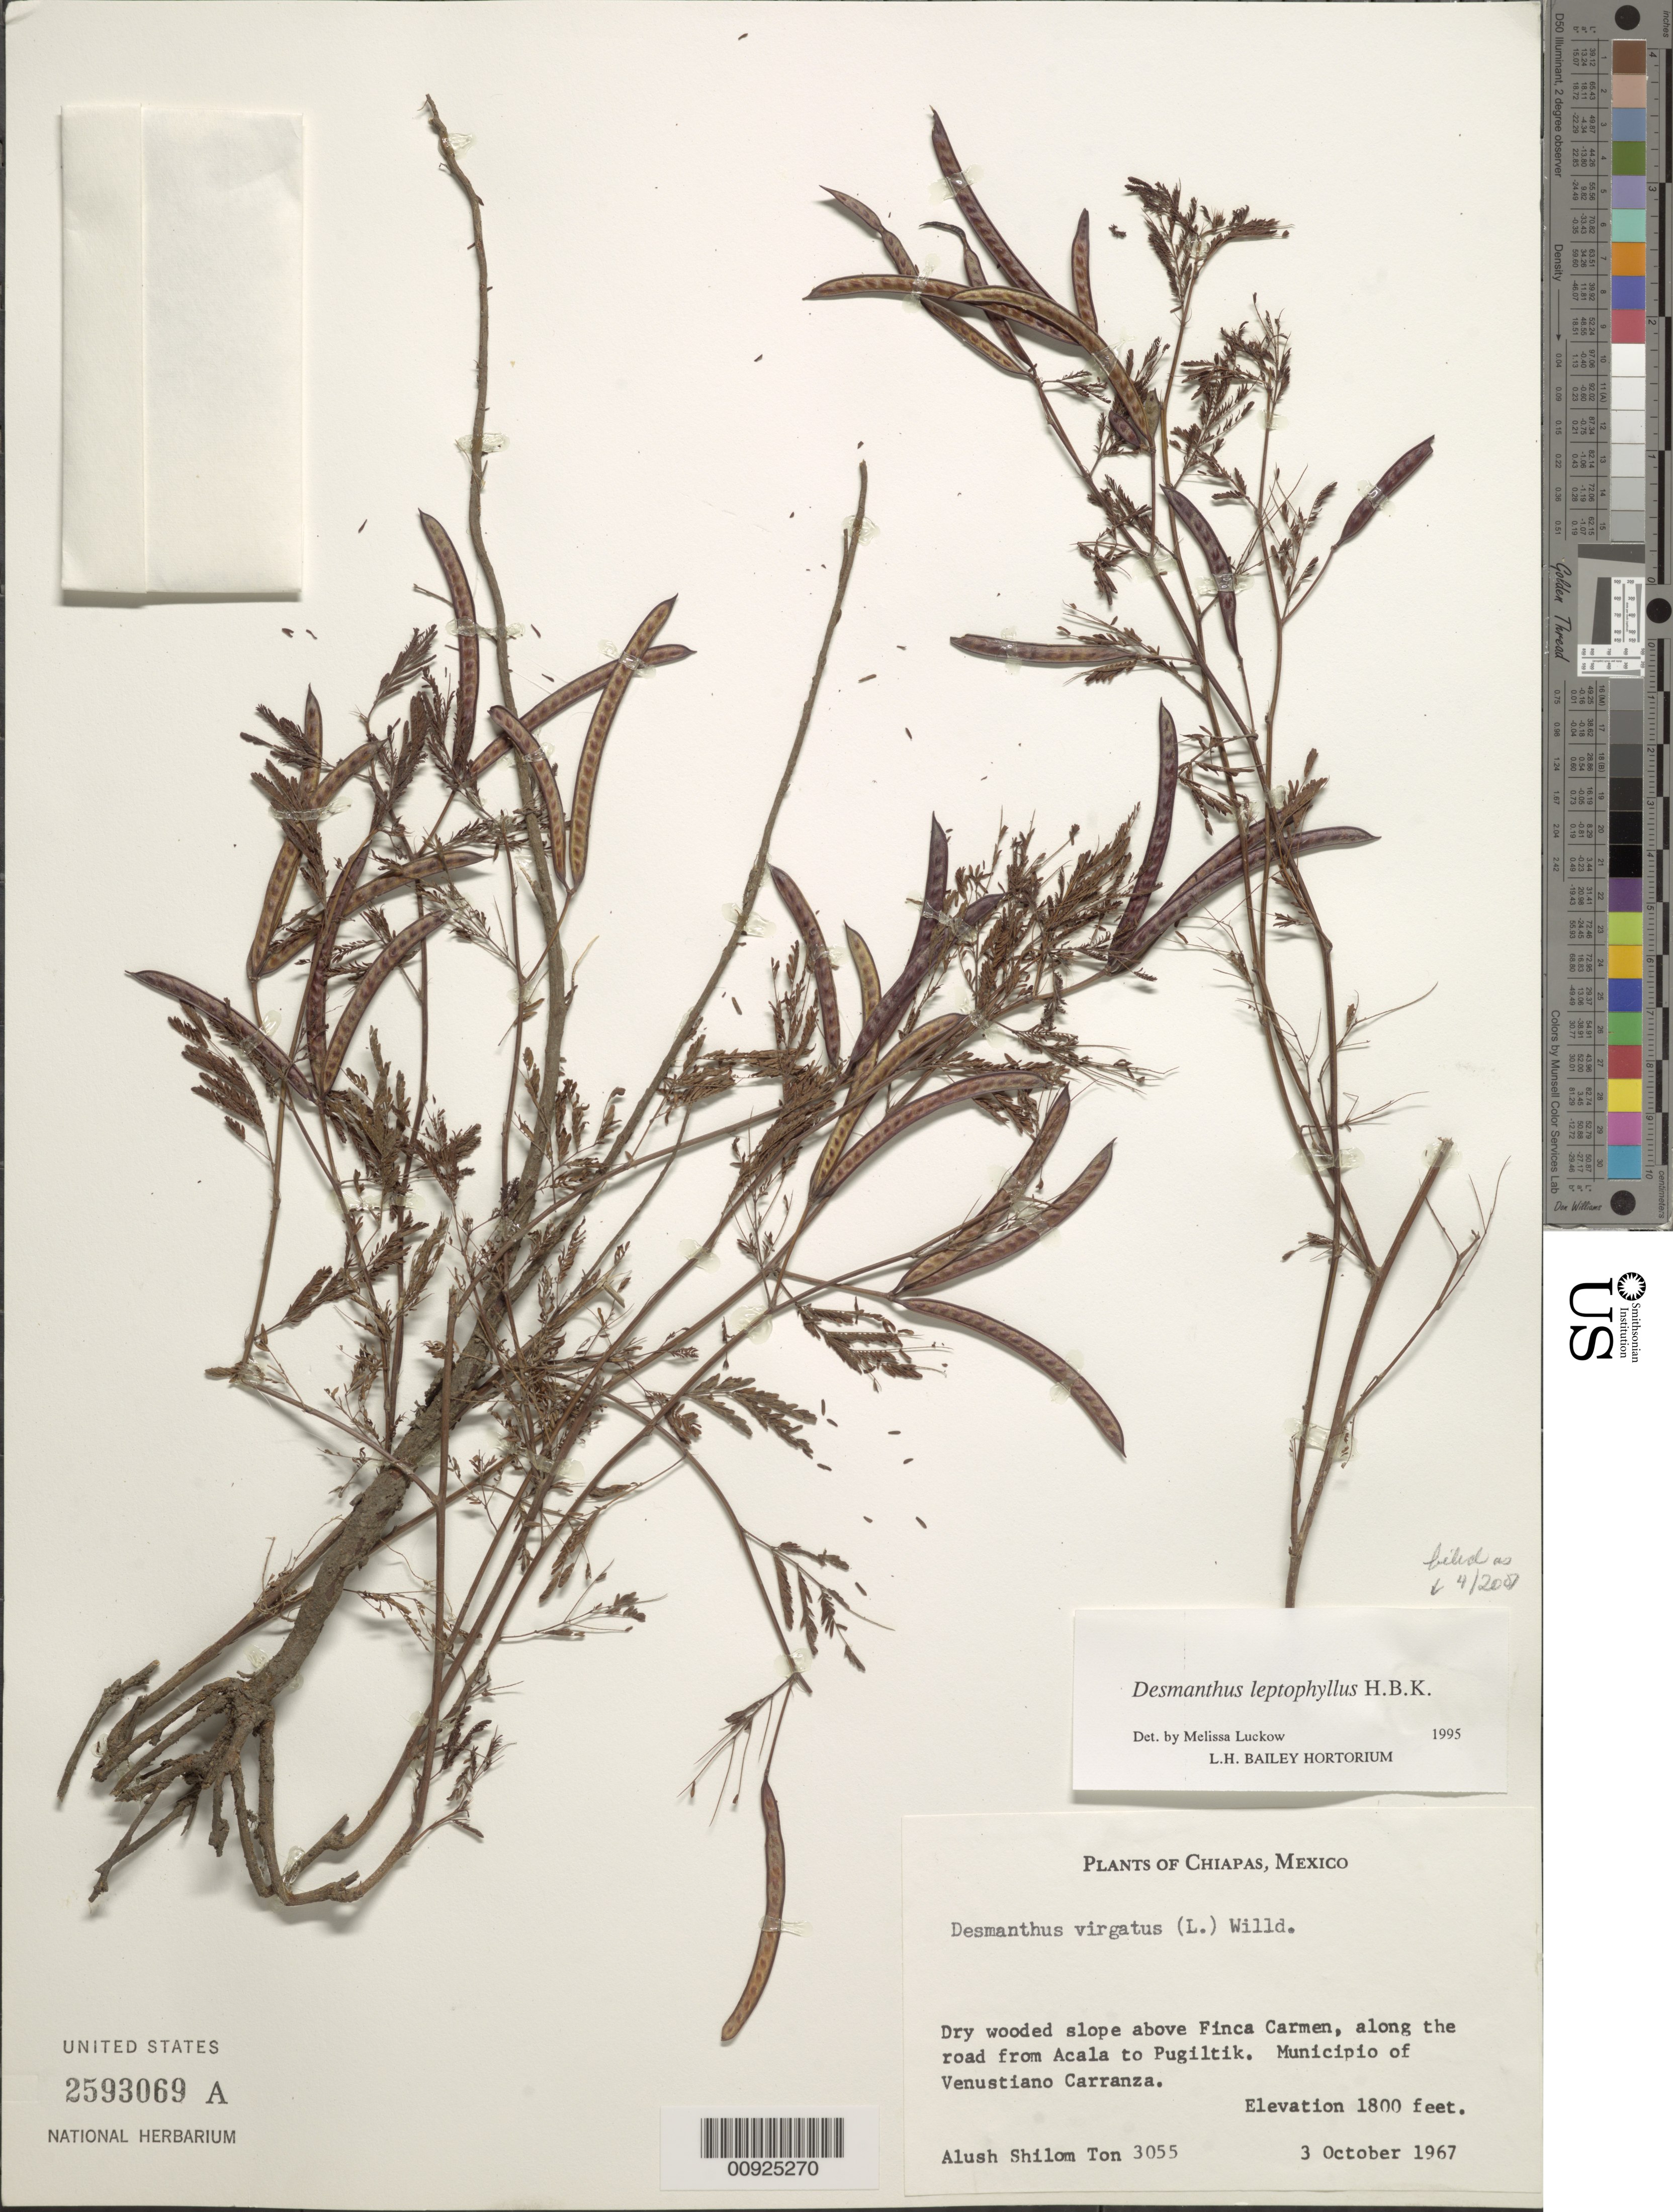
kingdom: Plantae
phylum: Tracheophyta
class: Magnoliopsida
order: Fabales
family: Fabaceae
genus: Desmanthus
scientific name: Desmanthus leptophyllus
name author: Kunth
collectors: A. Shilom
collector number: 3055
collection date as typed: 03 Oct 1967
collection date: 1967-10-03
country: Mexico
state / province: Chiapas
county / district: Venustiano Carranza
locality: Above Finca Carmen, along the road from Acala to Pugiltik. Municipio of Venustiano Carranza, Chiapas.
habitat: Dry wooded slope.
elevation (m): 549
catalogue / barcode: US 2593069A